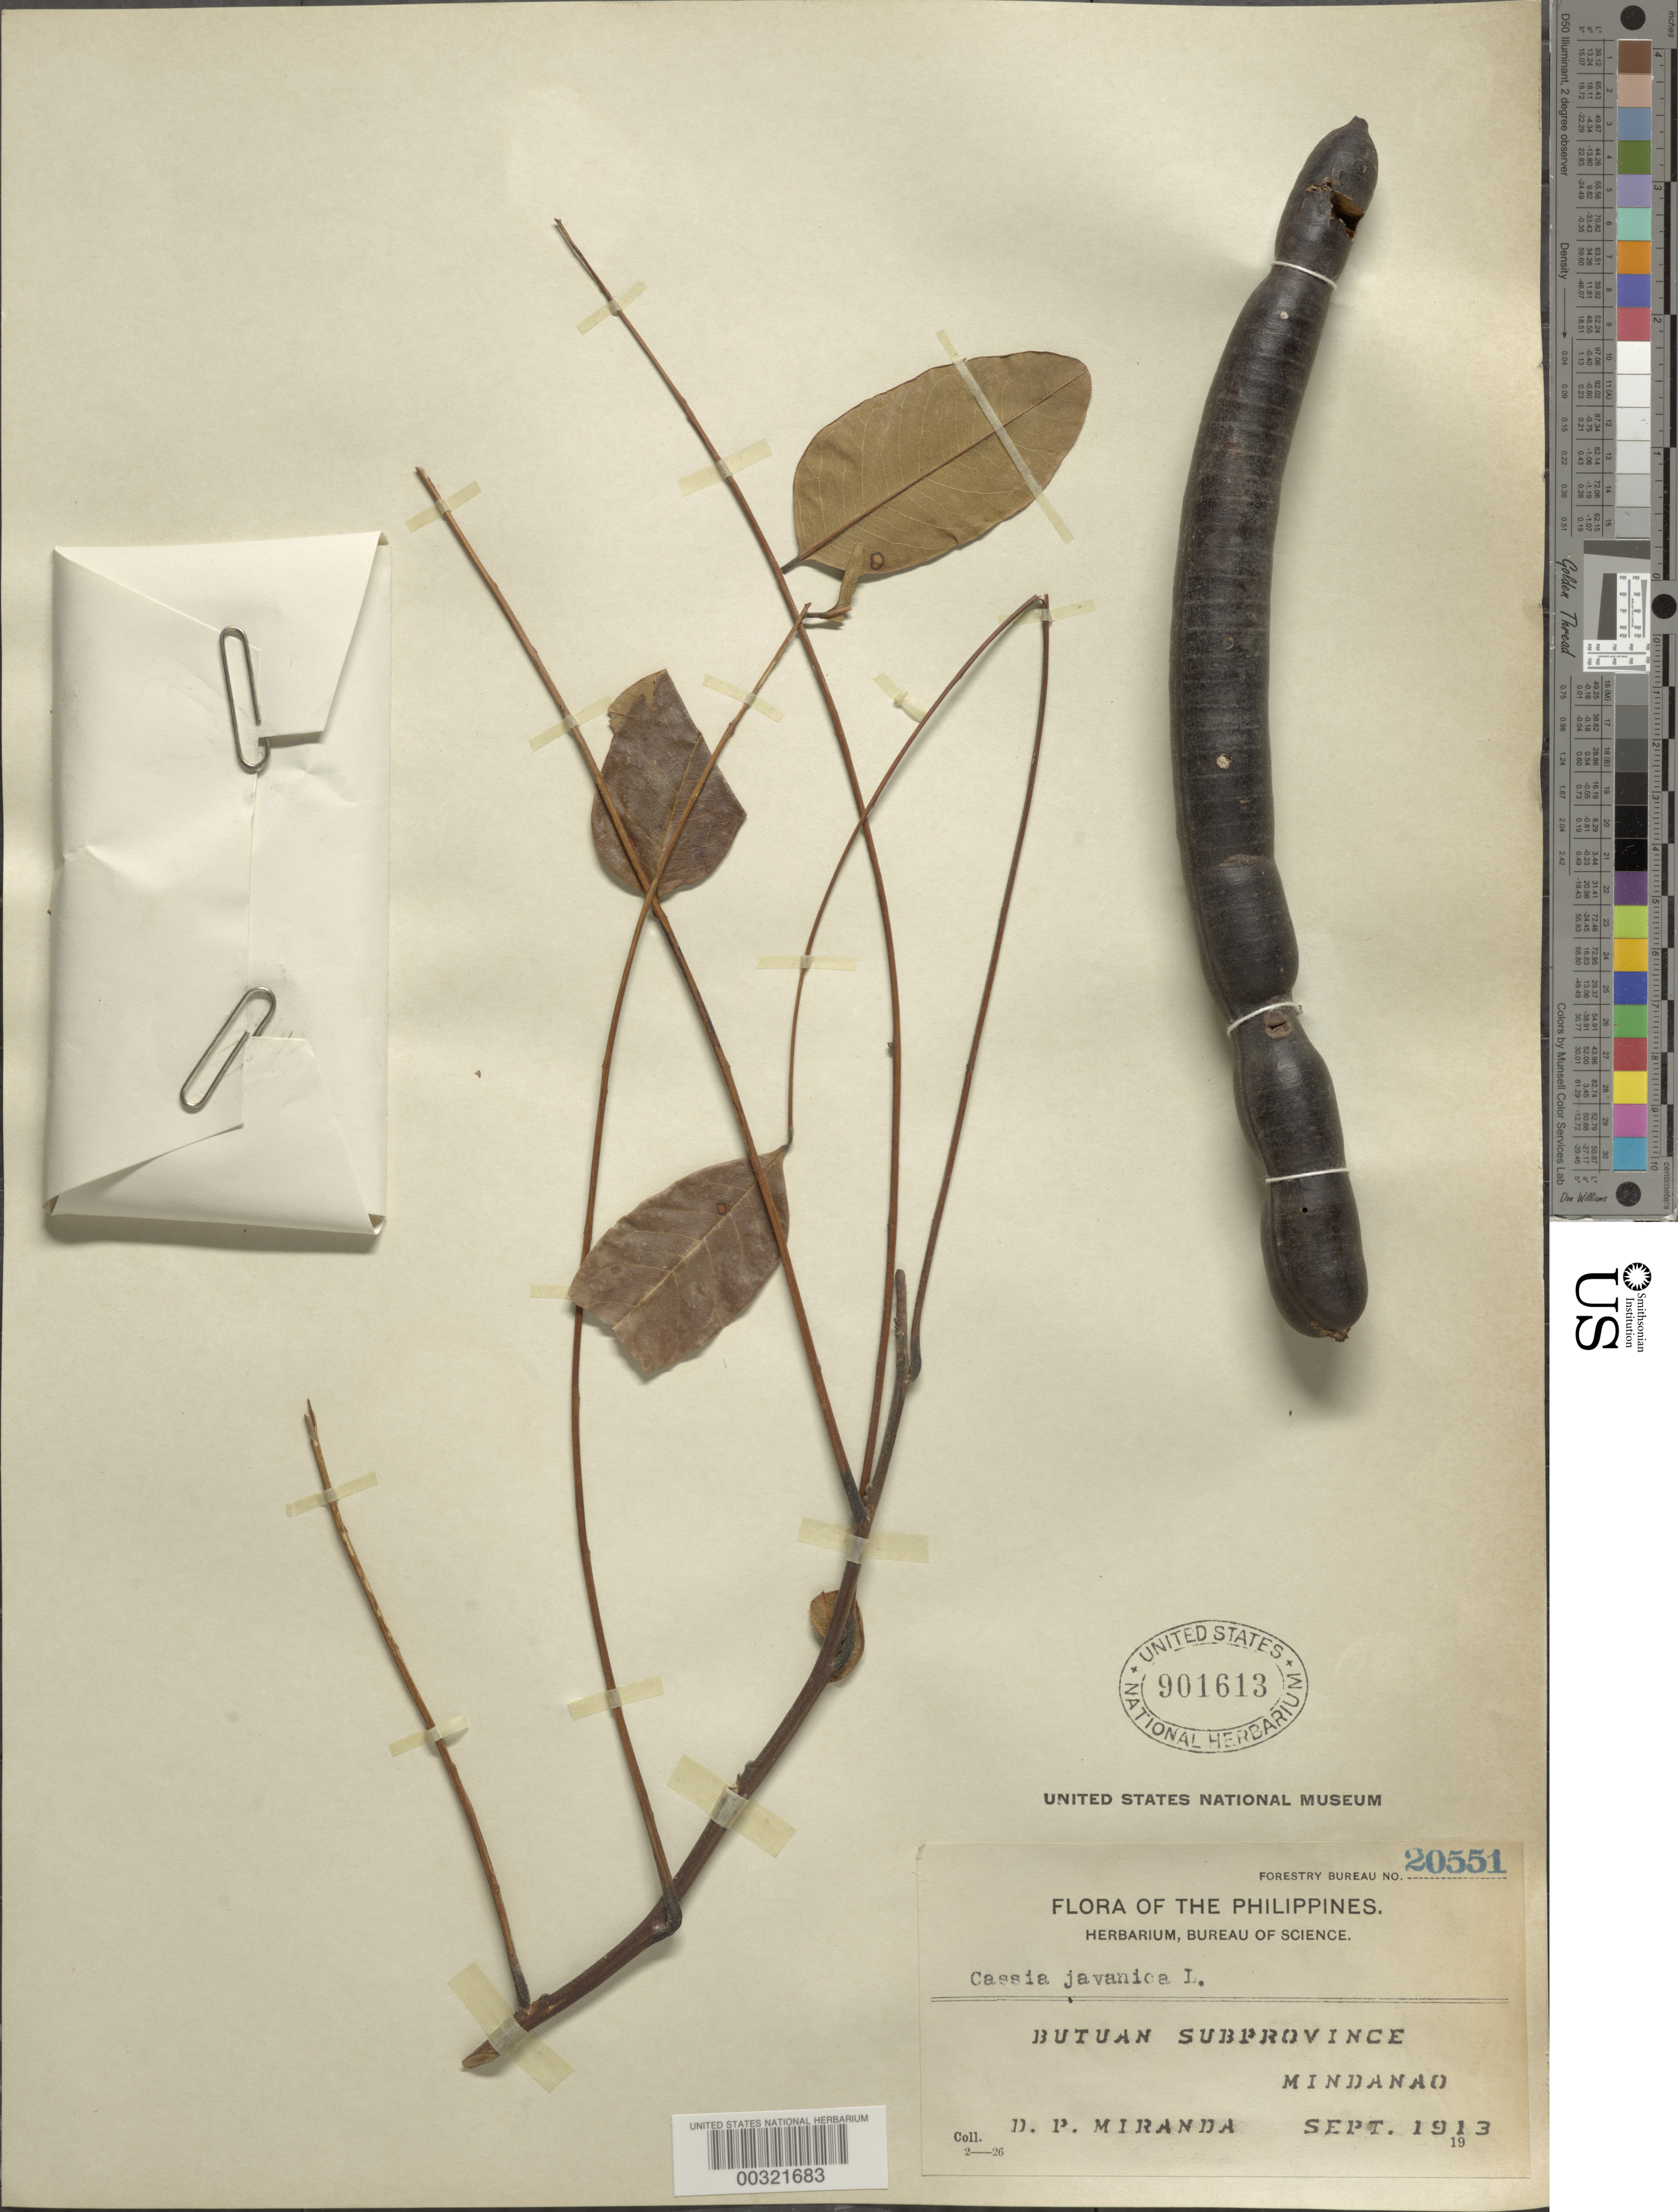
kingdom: Plantae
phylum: Tracheophyta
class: Magnoliopsida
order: Fabales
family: Fabaceae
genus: Cassia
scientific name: Cassia javanica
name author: L.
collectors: B. P. Miranda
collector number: Forestry Bureau No. 20551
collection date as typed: Sep 1913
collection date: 1913-09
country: Philippines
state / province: Caraga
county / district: Agusan del Norte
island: Mindanao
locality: Butuan subprov. [= Butuan City (province)]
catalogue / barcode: US 901613